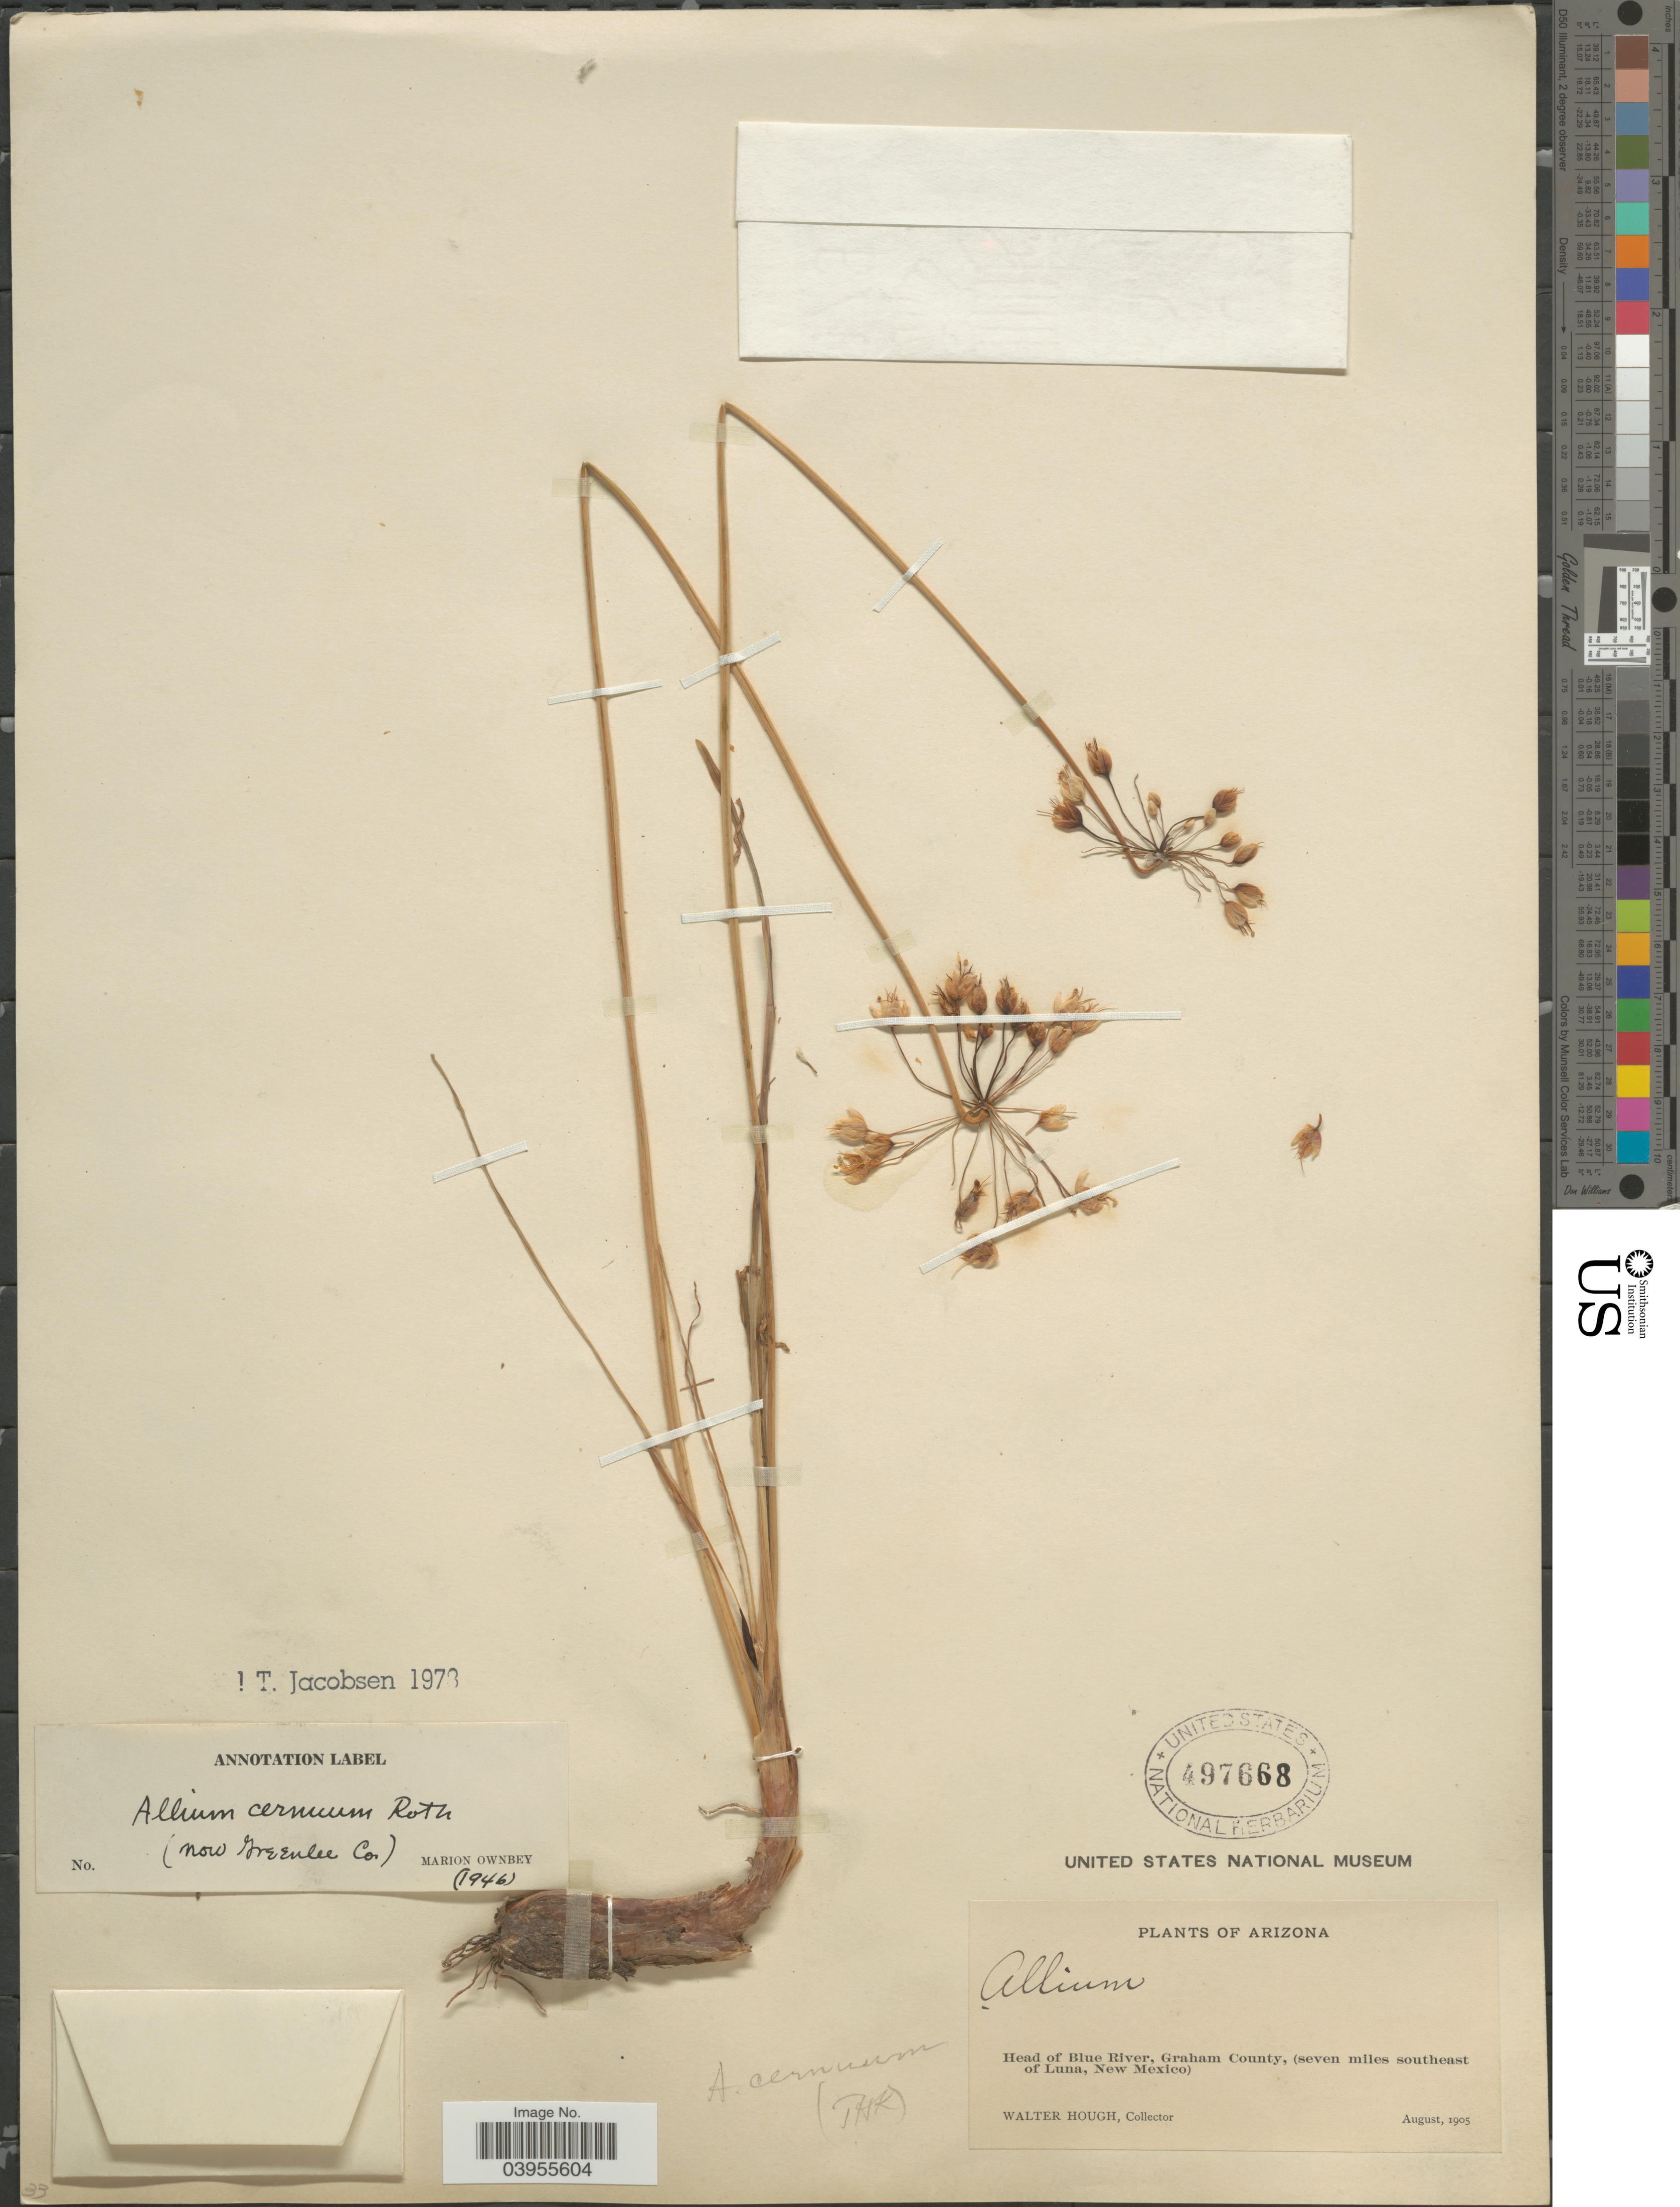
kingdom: Plantae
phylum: Tracheophyta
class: Liliopsida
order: Asparagales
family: Amaryllidaceae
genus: Allium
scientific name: Allium cernuum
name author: Roth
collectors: W. Hough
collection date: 1905-08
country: United States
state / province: Arizona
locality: Head of Blue River, Graham County, (seven miles southeast of Luna, New Mexico).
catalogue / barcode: US 497668